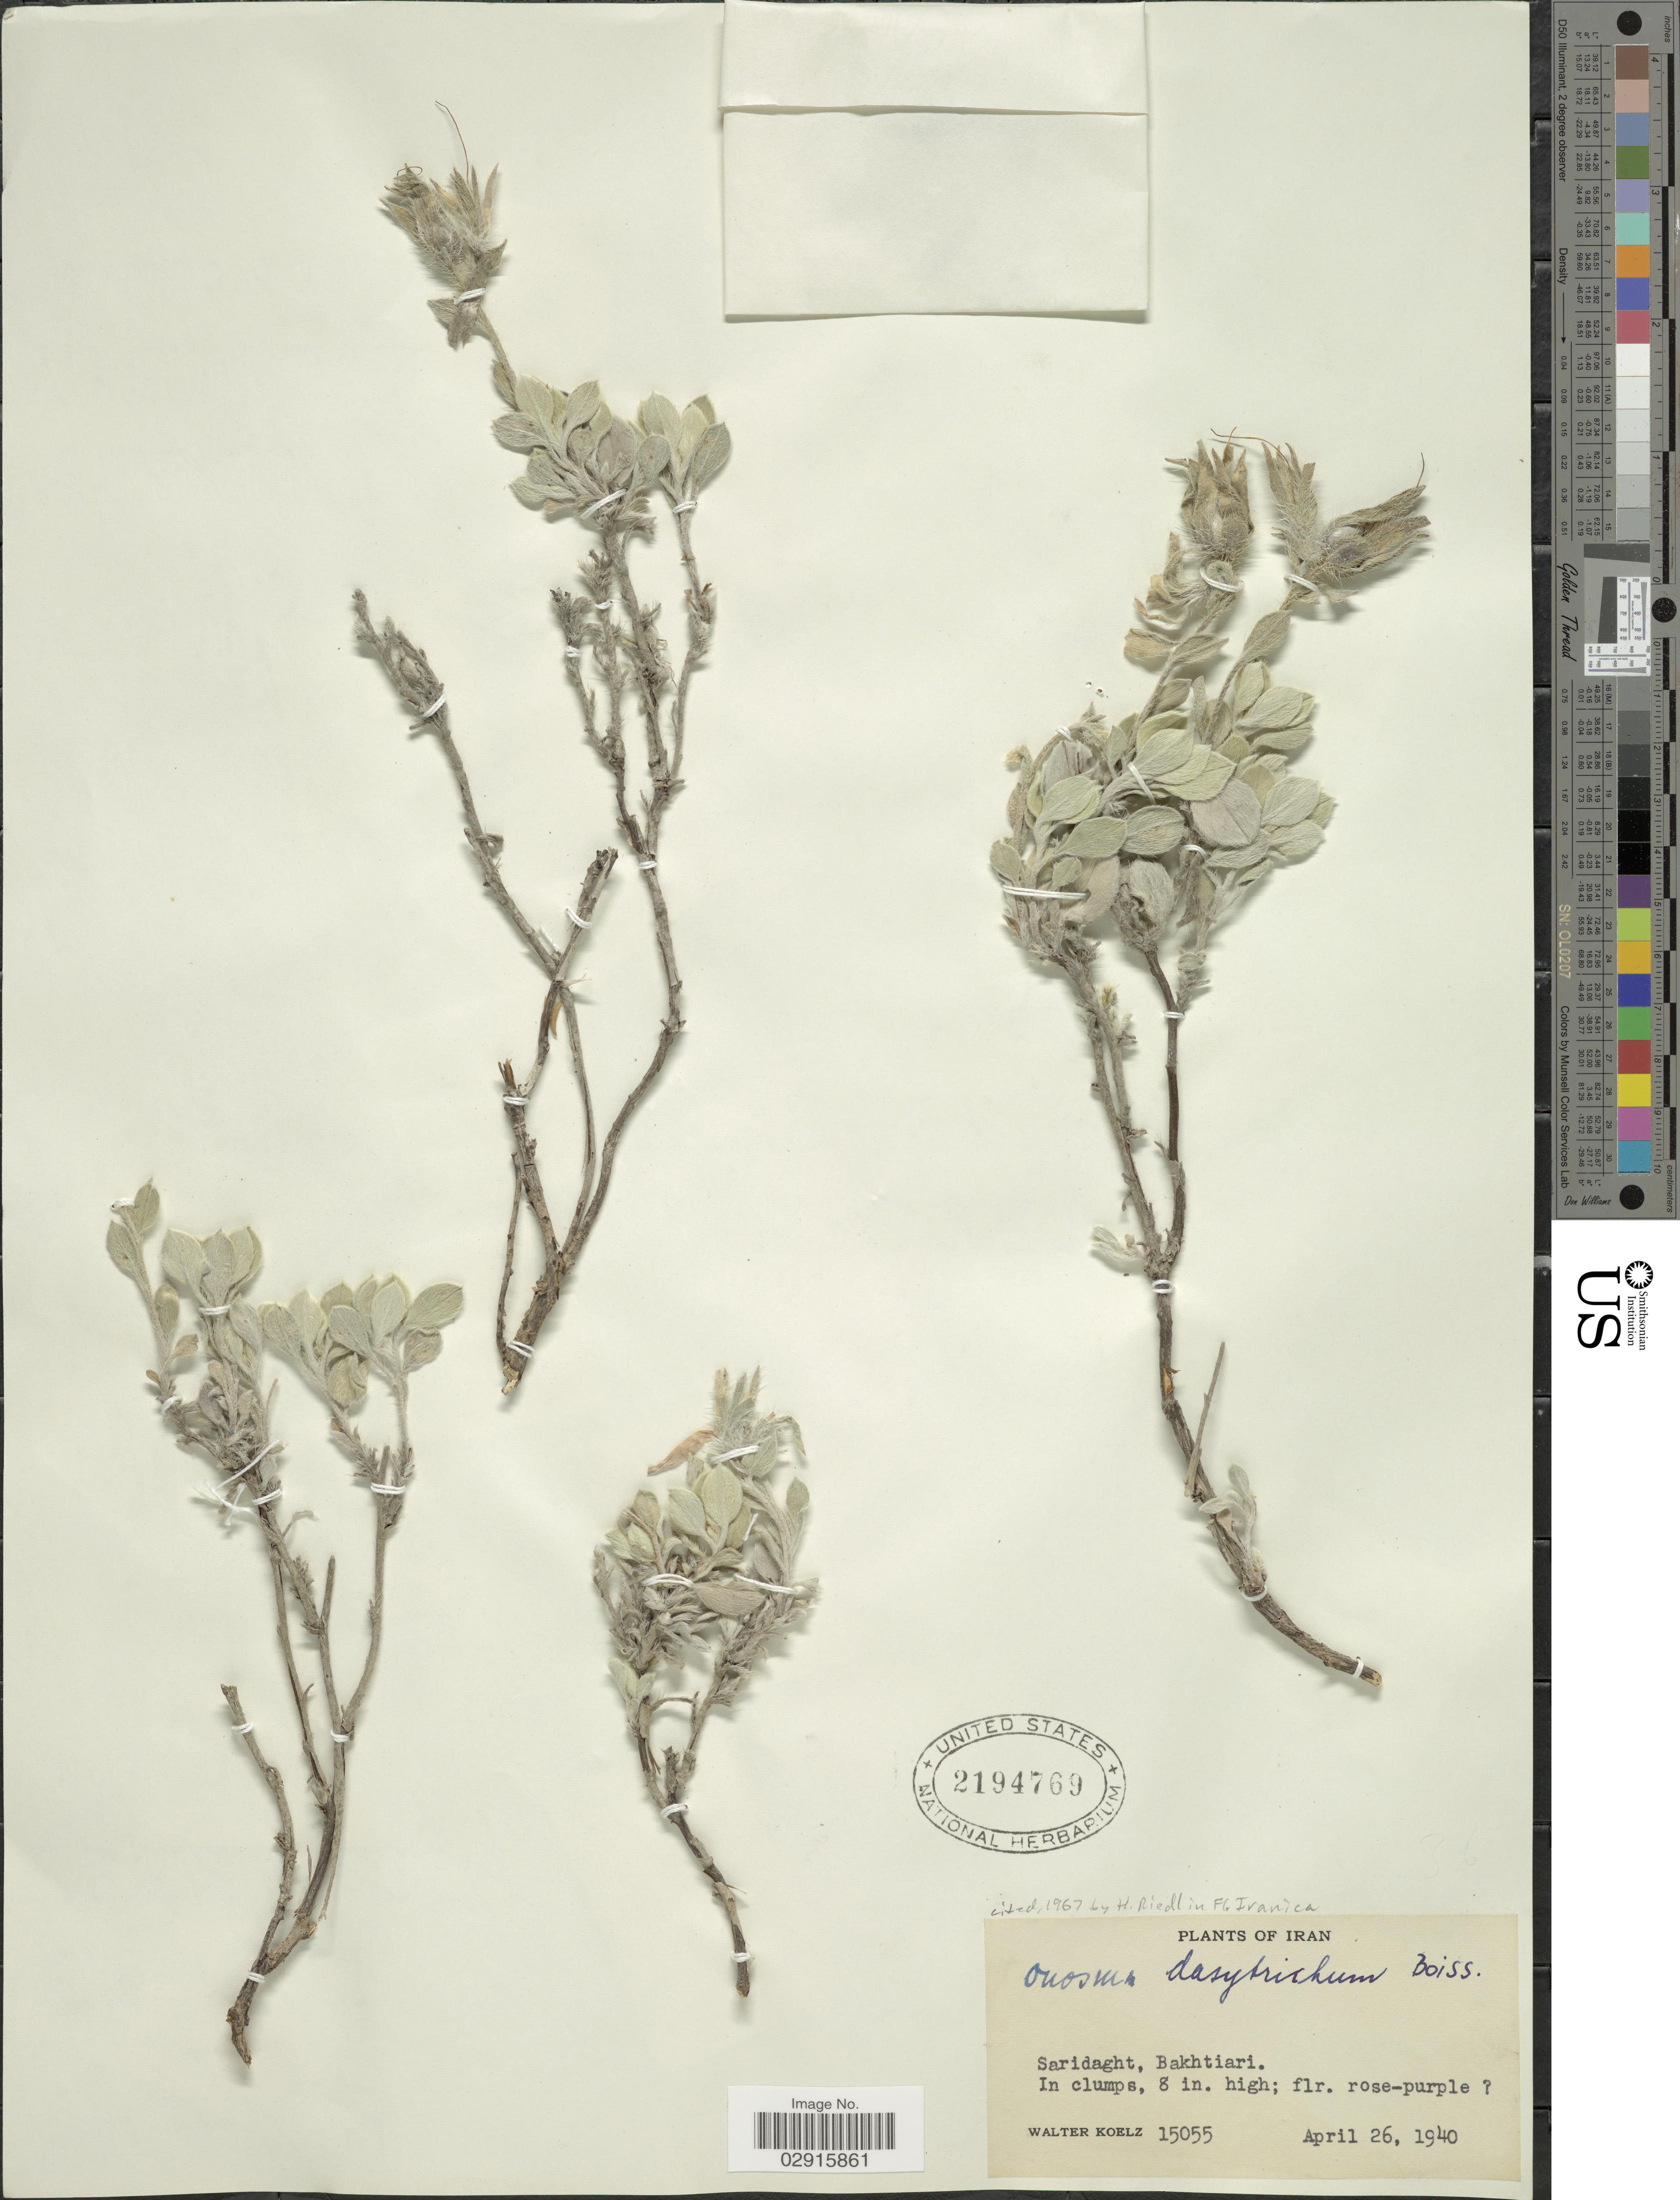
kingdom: Plantae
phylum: Tracheophyta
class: Magnoliopsida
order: Boraginales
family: Boraginaceae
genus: Onosma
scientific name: Onosma dasytrichum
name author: Boiss.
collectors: W. N. Koelz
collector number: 15055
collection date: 1940-04-26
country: Iran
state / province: Chahar Mahaal and Bakhtiari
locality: Saridaght, Bakhtiari.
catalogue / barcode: US 2194769